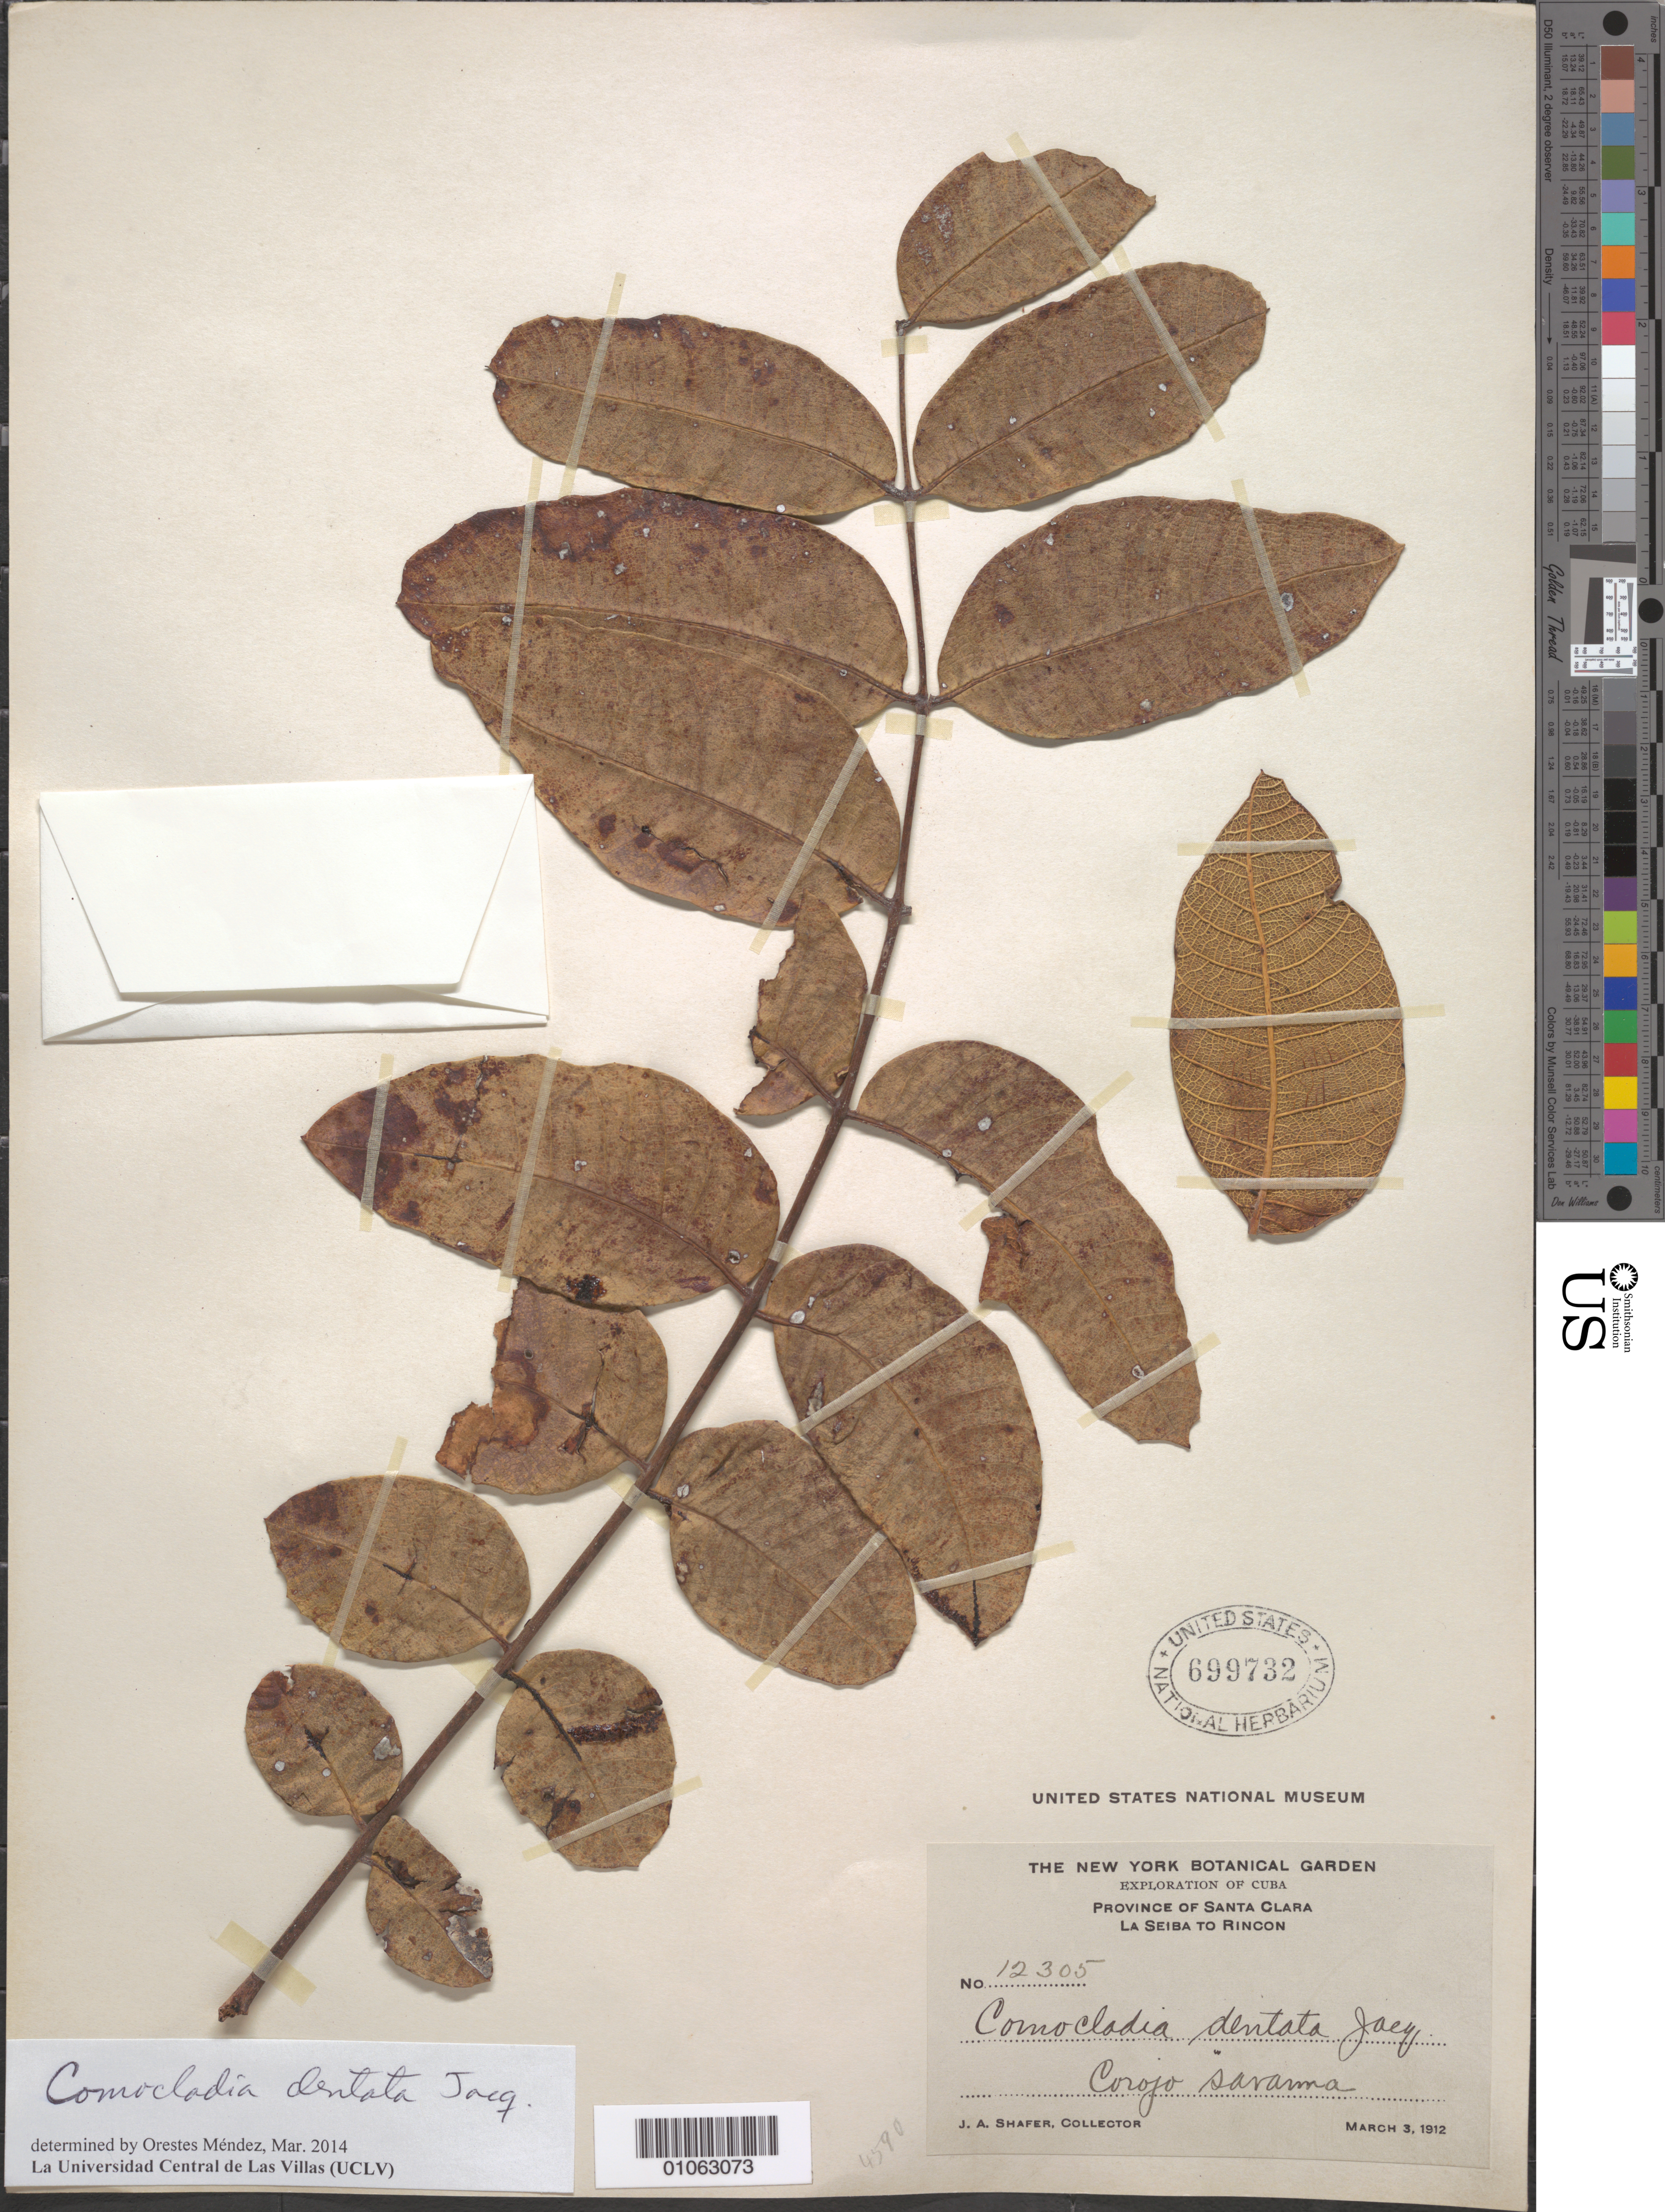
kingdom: Plantae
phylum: Tracheophyta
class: Magnoliopsida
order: Sapindales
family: Anacardiaceae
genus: Comocladia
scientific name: Comocladia dentata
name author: Jacq.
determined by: Méndez, Orestes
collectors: J. A. Shafer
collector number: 12305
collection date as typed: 03 Mar 1912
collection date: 1912-03-03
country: Cuba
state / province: Villa Clara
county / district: Santa Clara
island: Cuba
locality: La Seiba to rincon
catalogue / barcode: US 699732